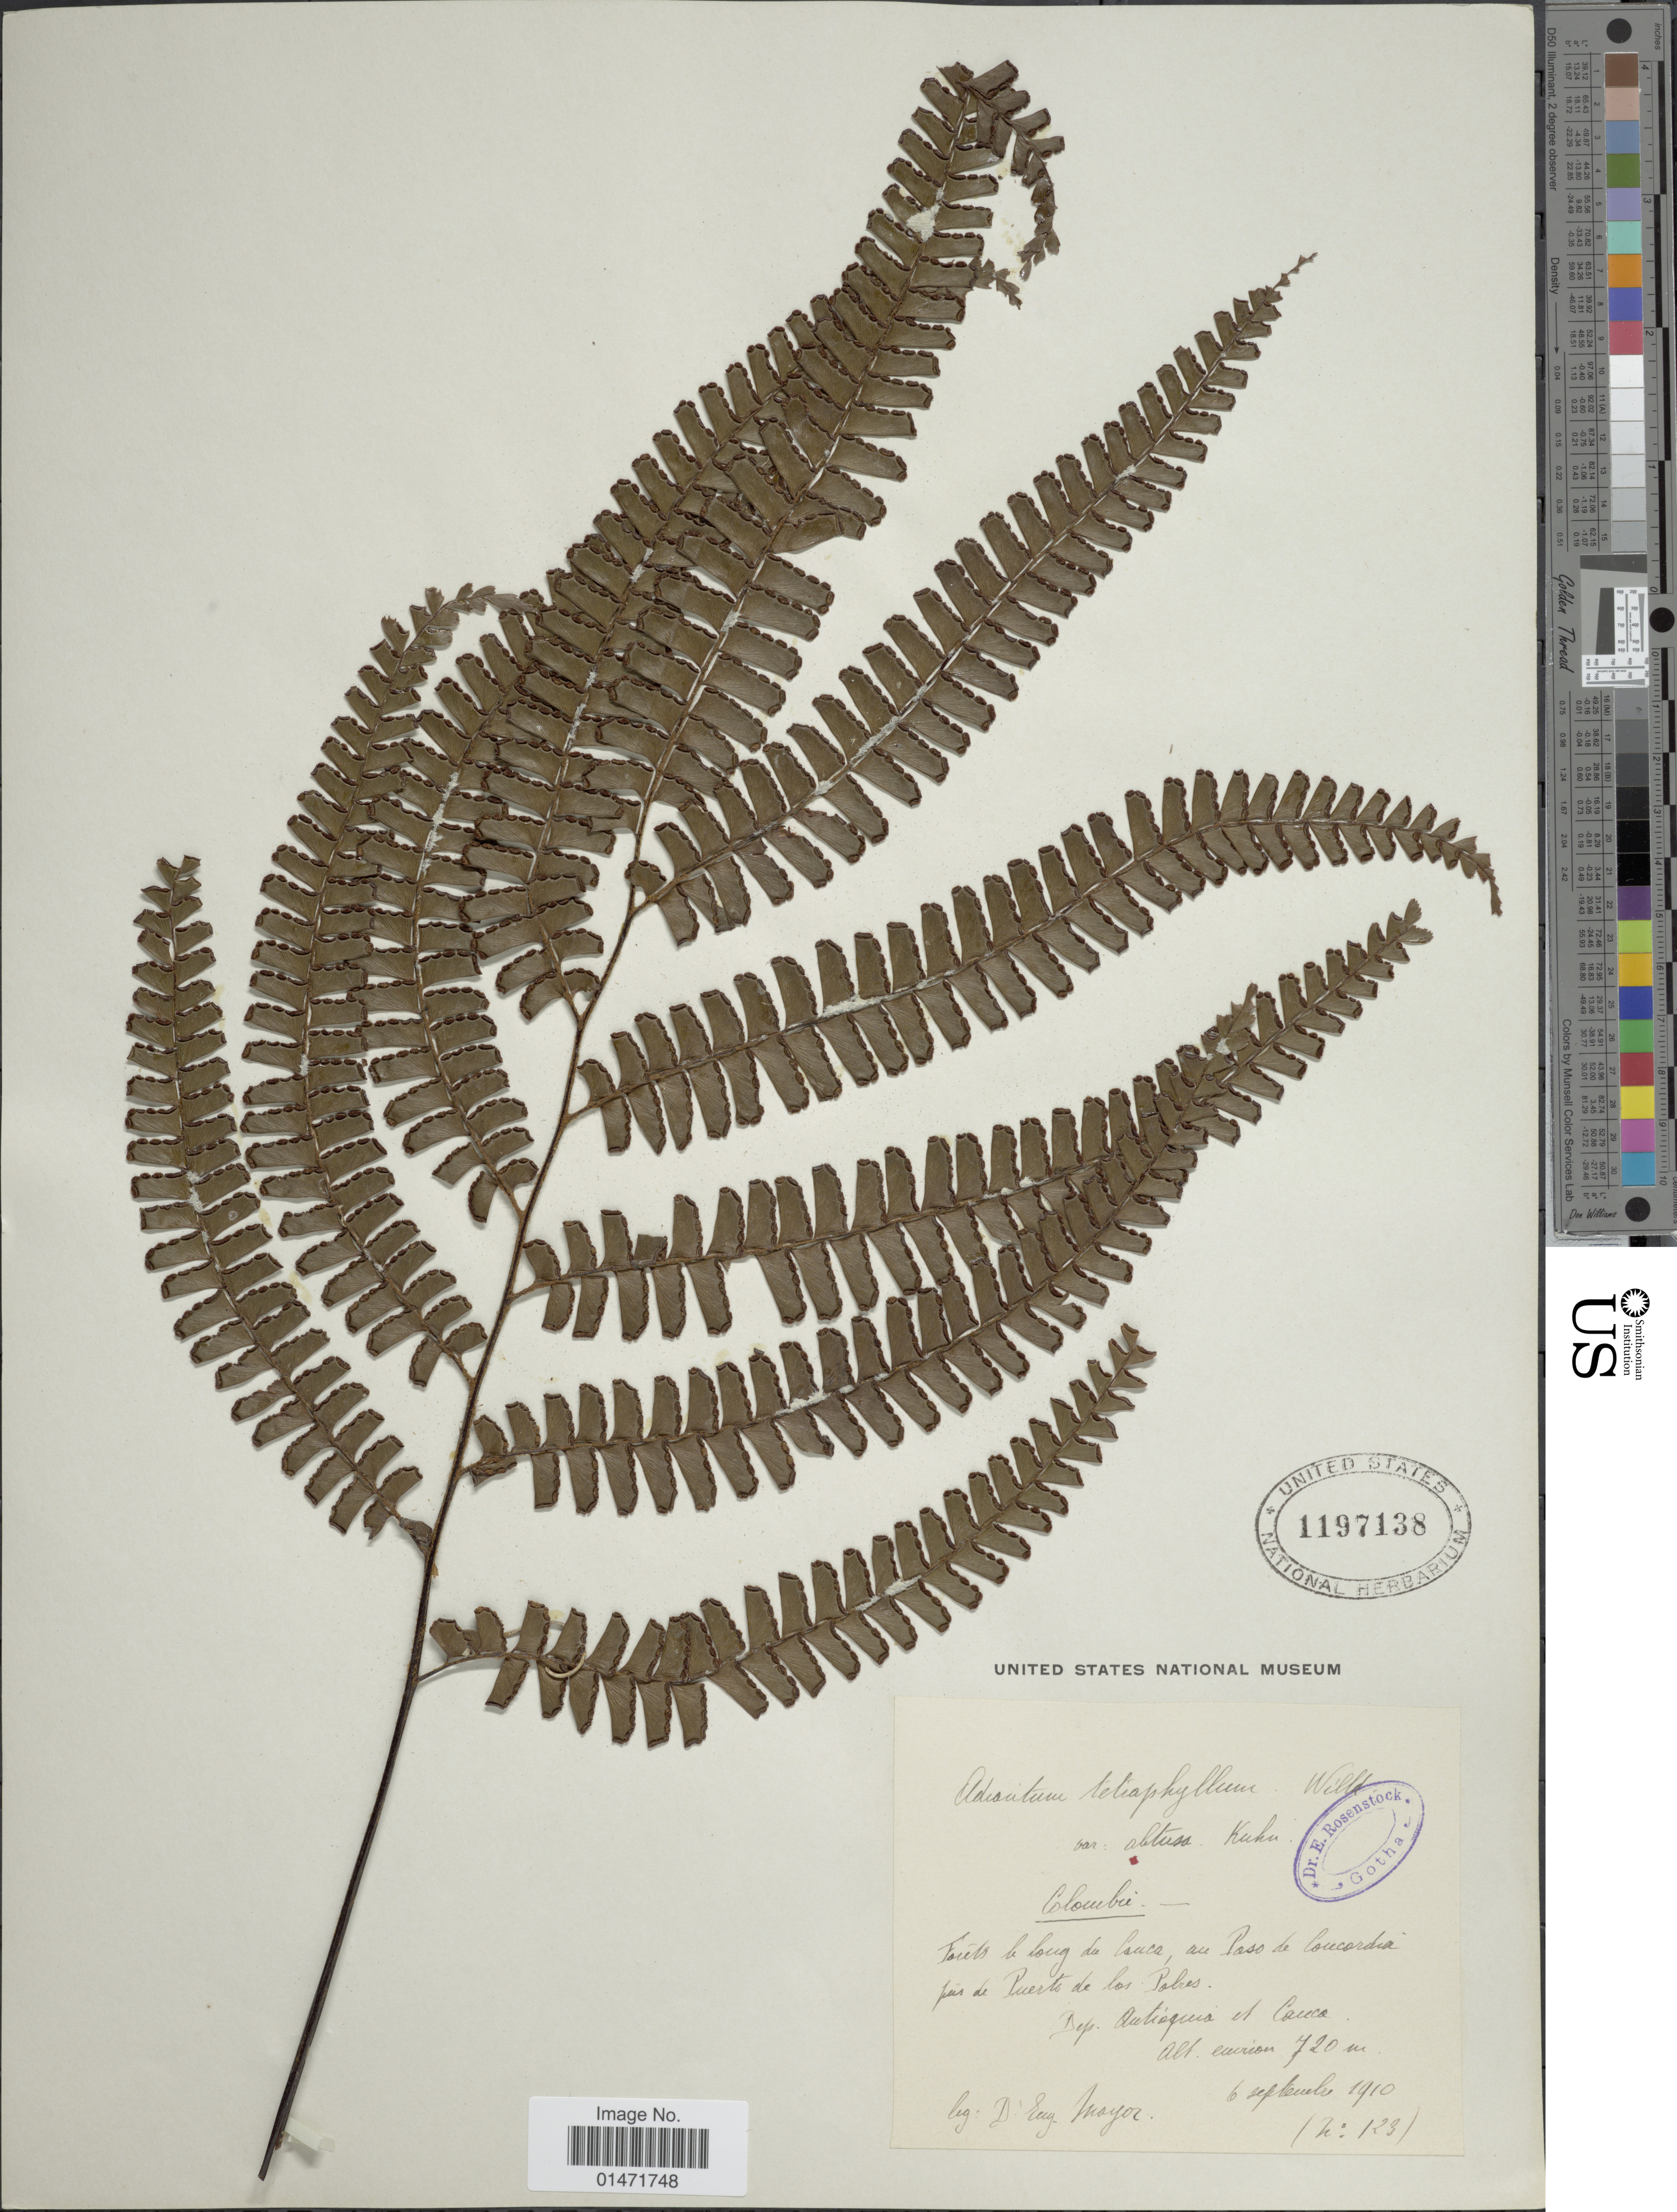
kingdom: Plantae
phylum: Tracheophyta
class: Polypodiopsida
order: Polypodiales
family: Pteridaceae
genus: Adiantum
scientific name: Adiantum tetraphyllum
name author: Humb. & Bonpl. ex Willd.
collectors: E. Mayor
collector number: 123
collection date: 1910-09-06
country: Colombia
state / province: Cauca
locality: Foréts de long du Cauca, au Paso de Concordia près de Puerte de los polres, Dep. Antioquia et Cauca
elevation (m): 720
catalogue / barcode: US 1197138